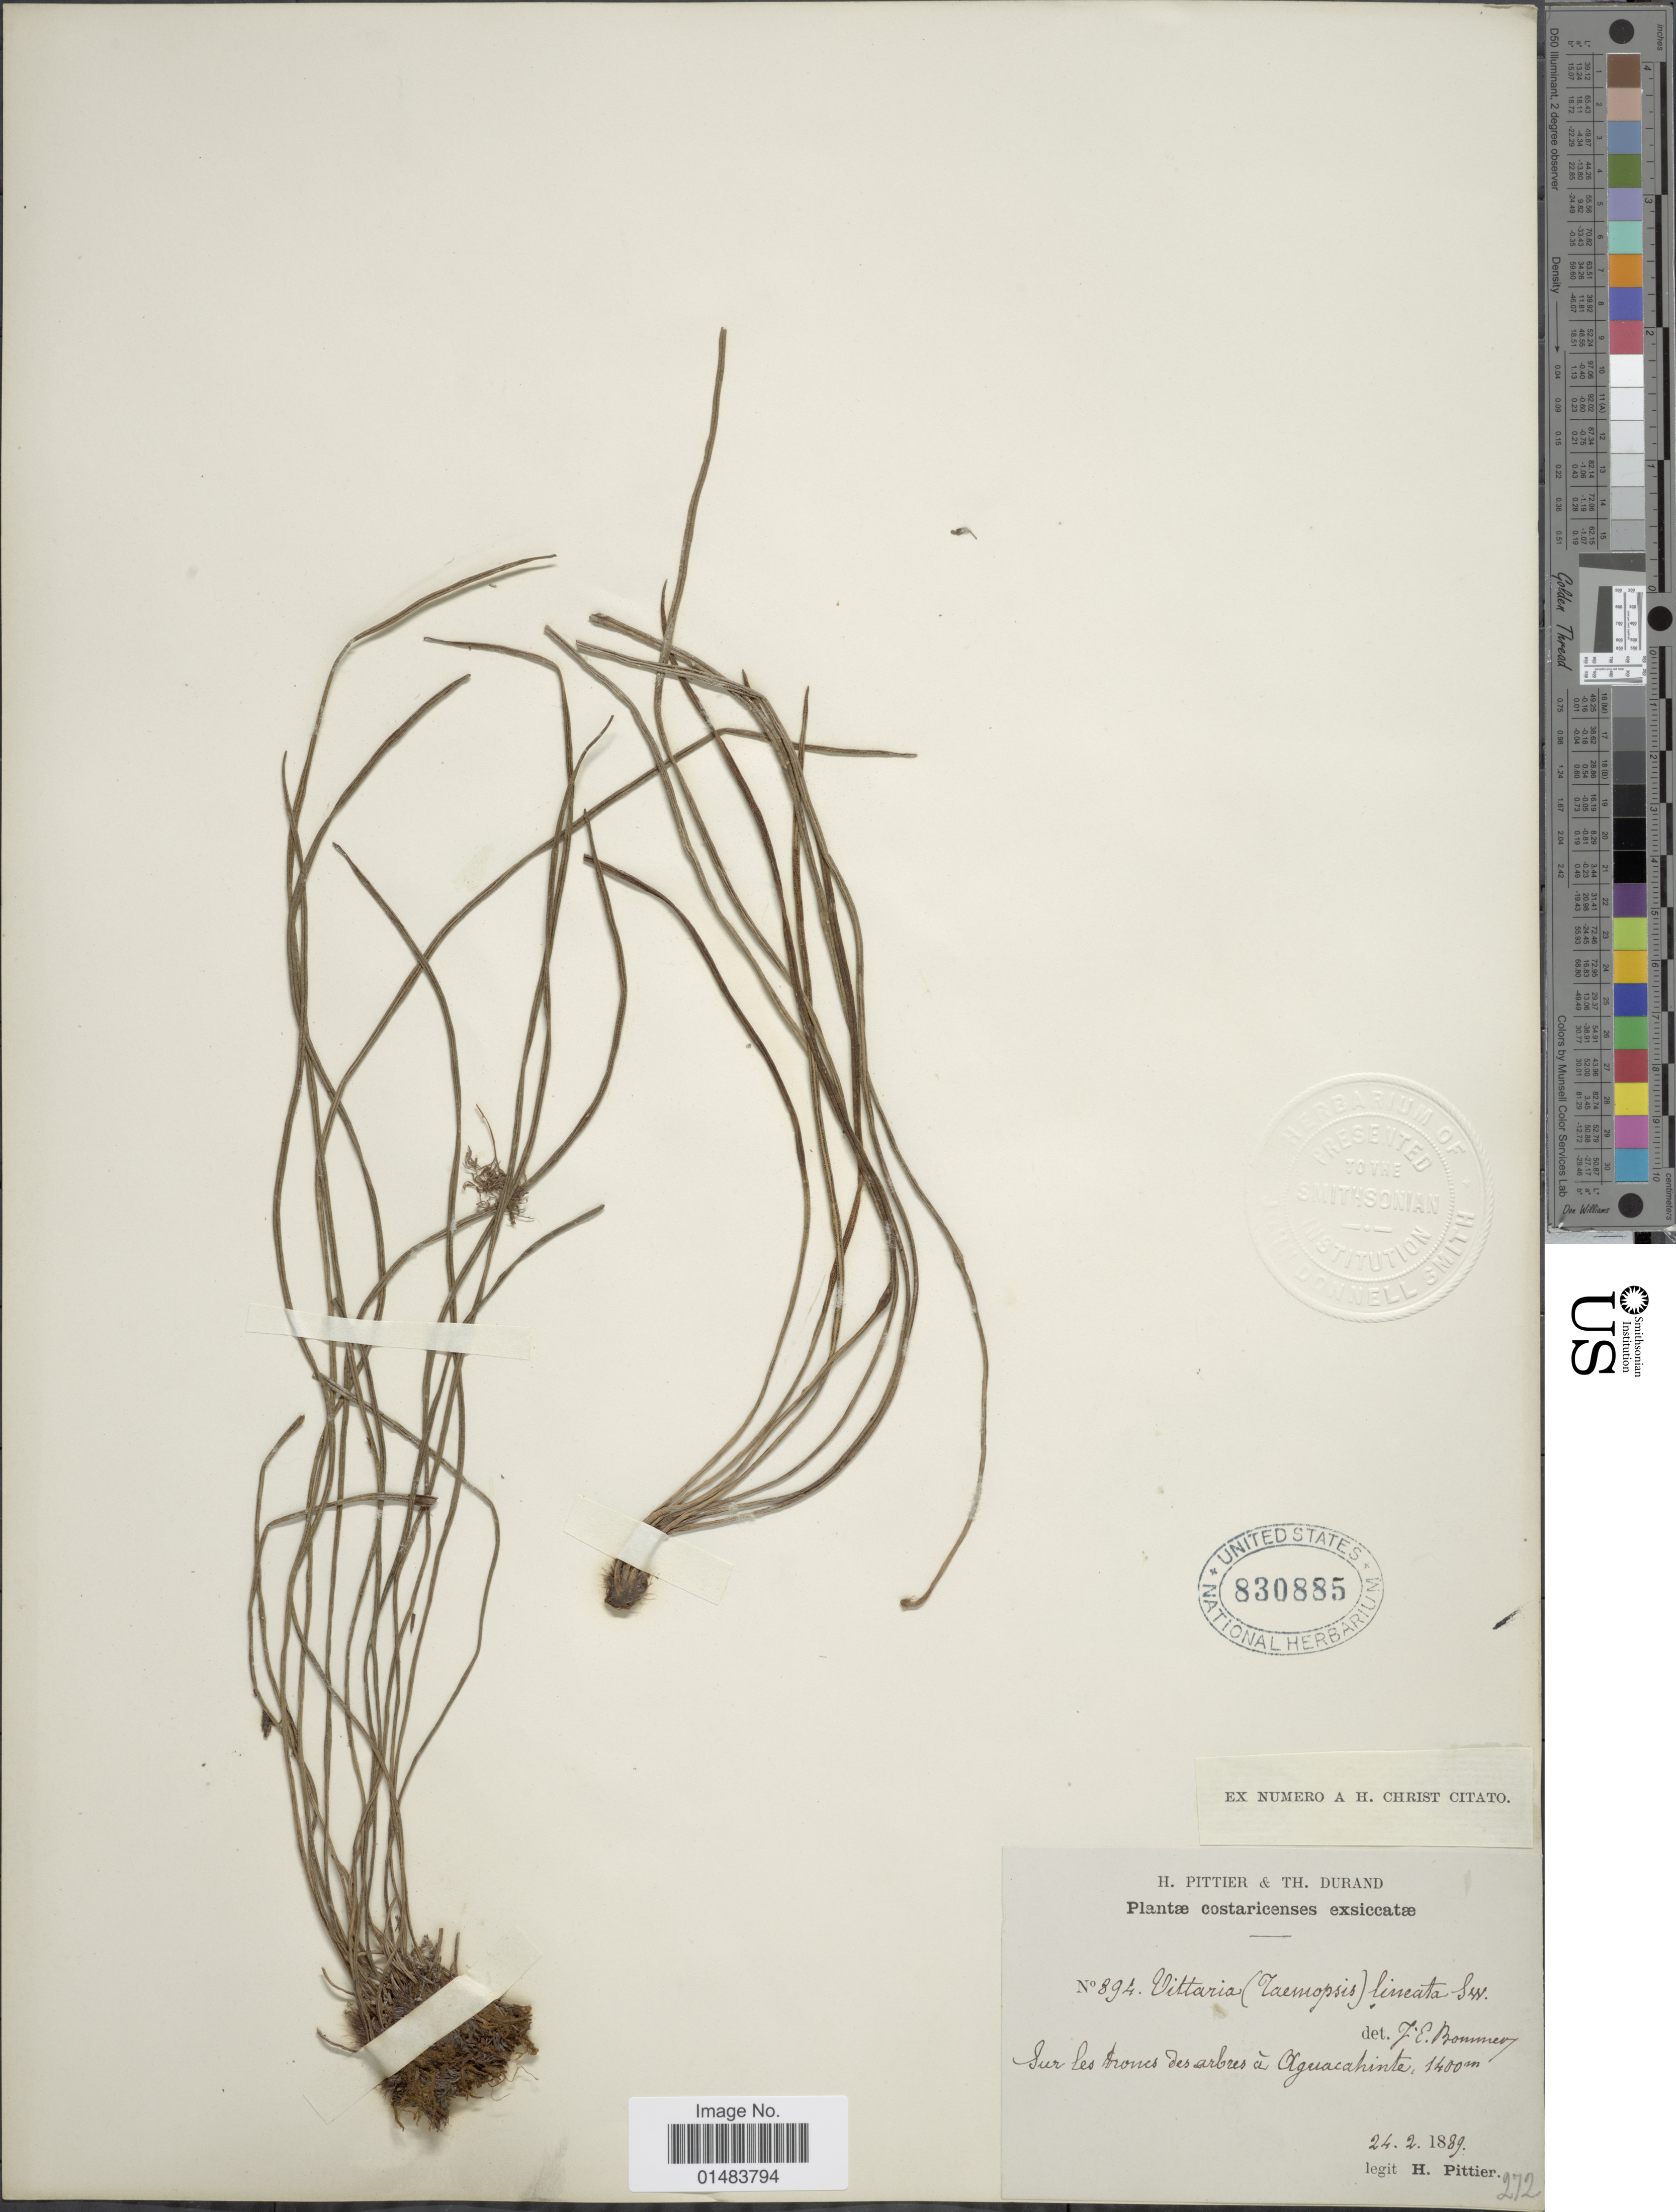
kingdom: Plantae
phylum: Tracheophyta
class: Polypodiopsida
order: Polypodiales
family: Pteridaceae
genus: Vittaria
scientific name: Vittaria lineata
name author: (L.) Sm.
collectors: H. F. Pittier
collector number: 894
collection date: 1889-02-24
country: Costa Rica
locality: Sur les trones des Arbres a Aguacaliente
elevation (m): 1400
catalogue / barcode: US 830885